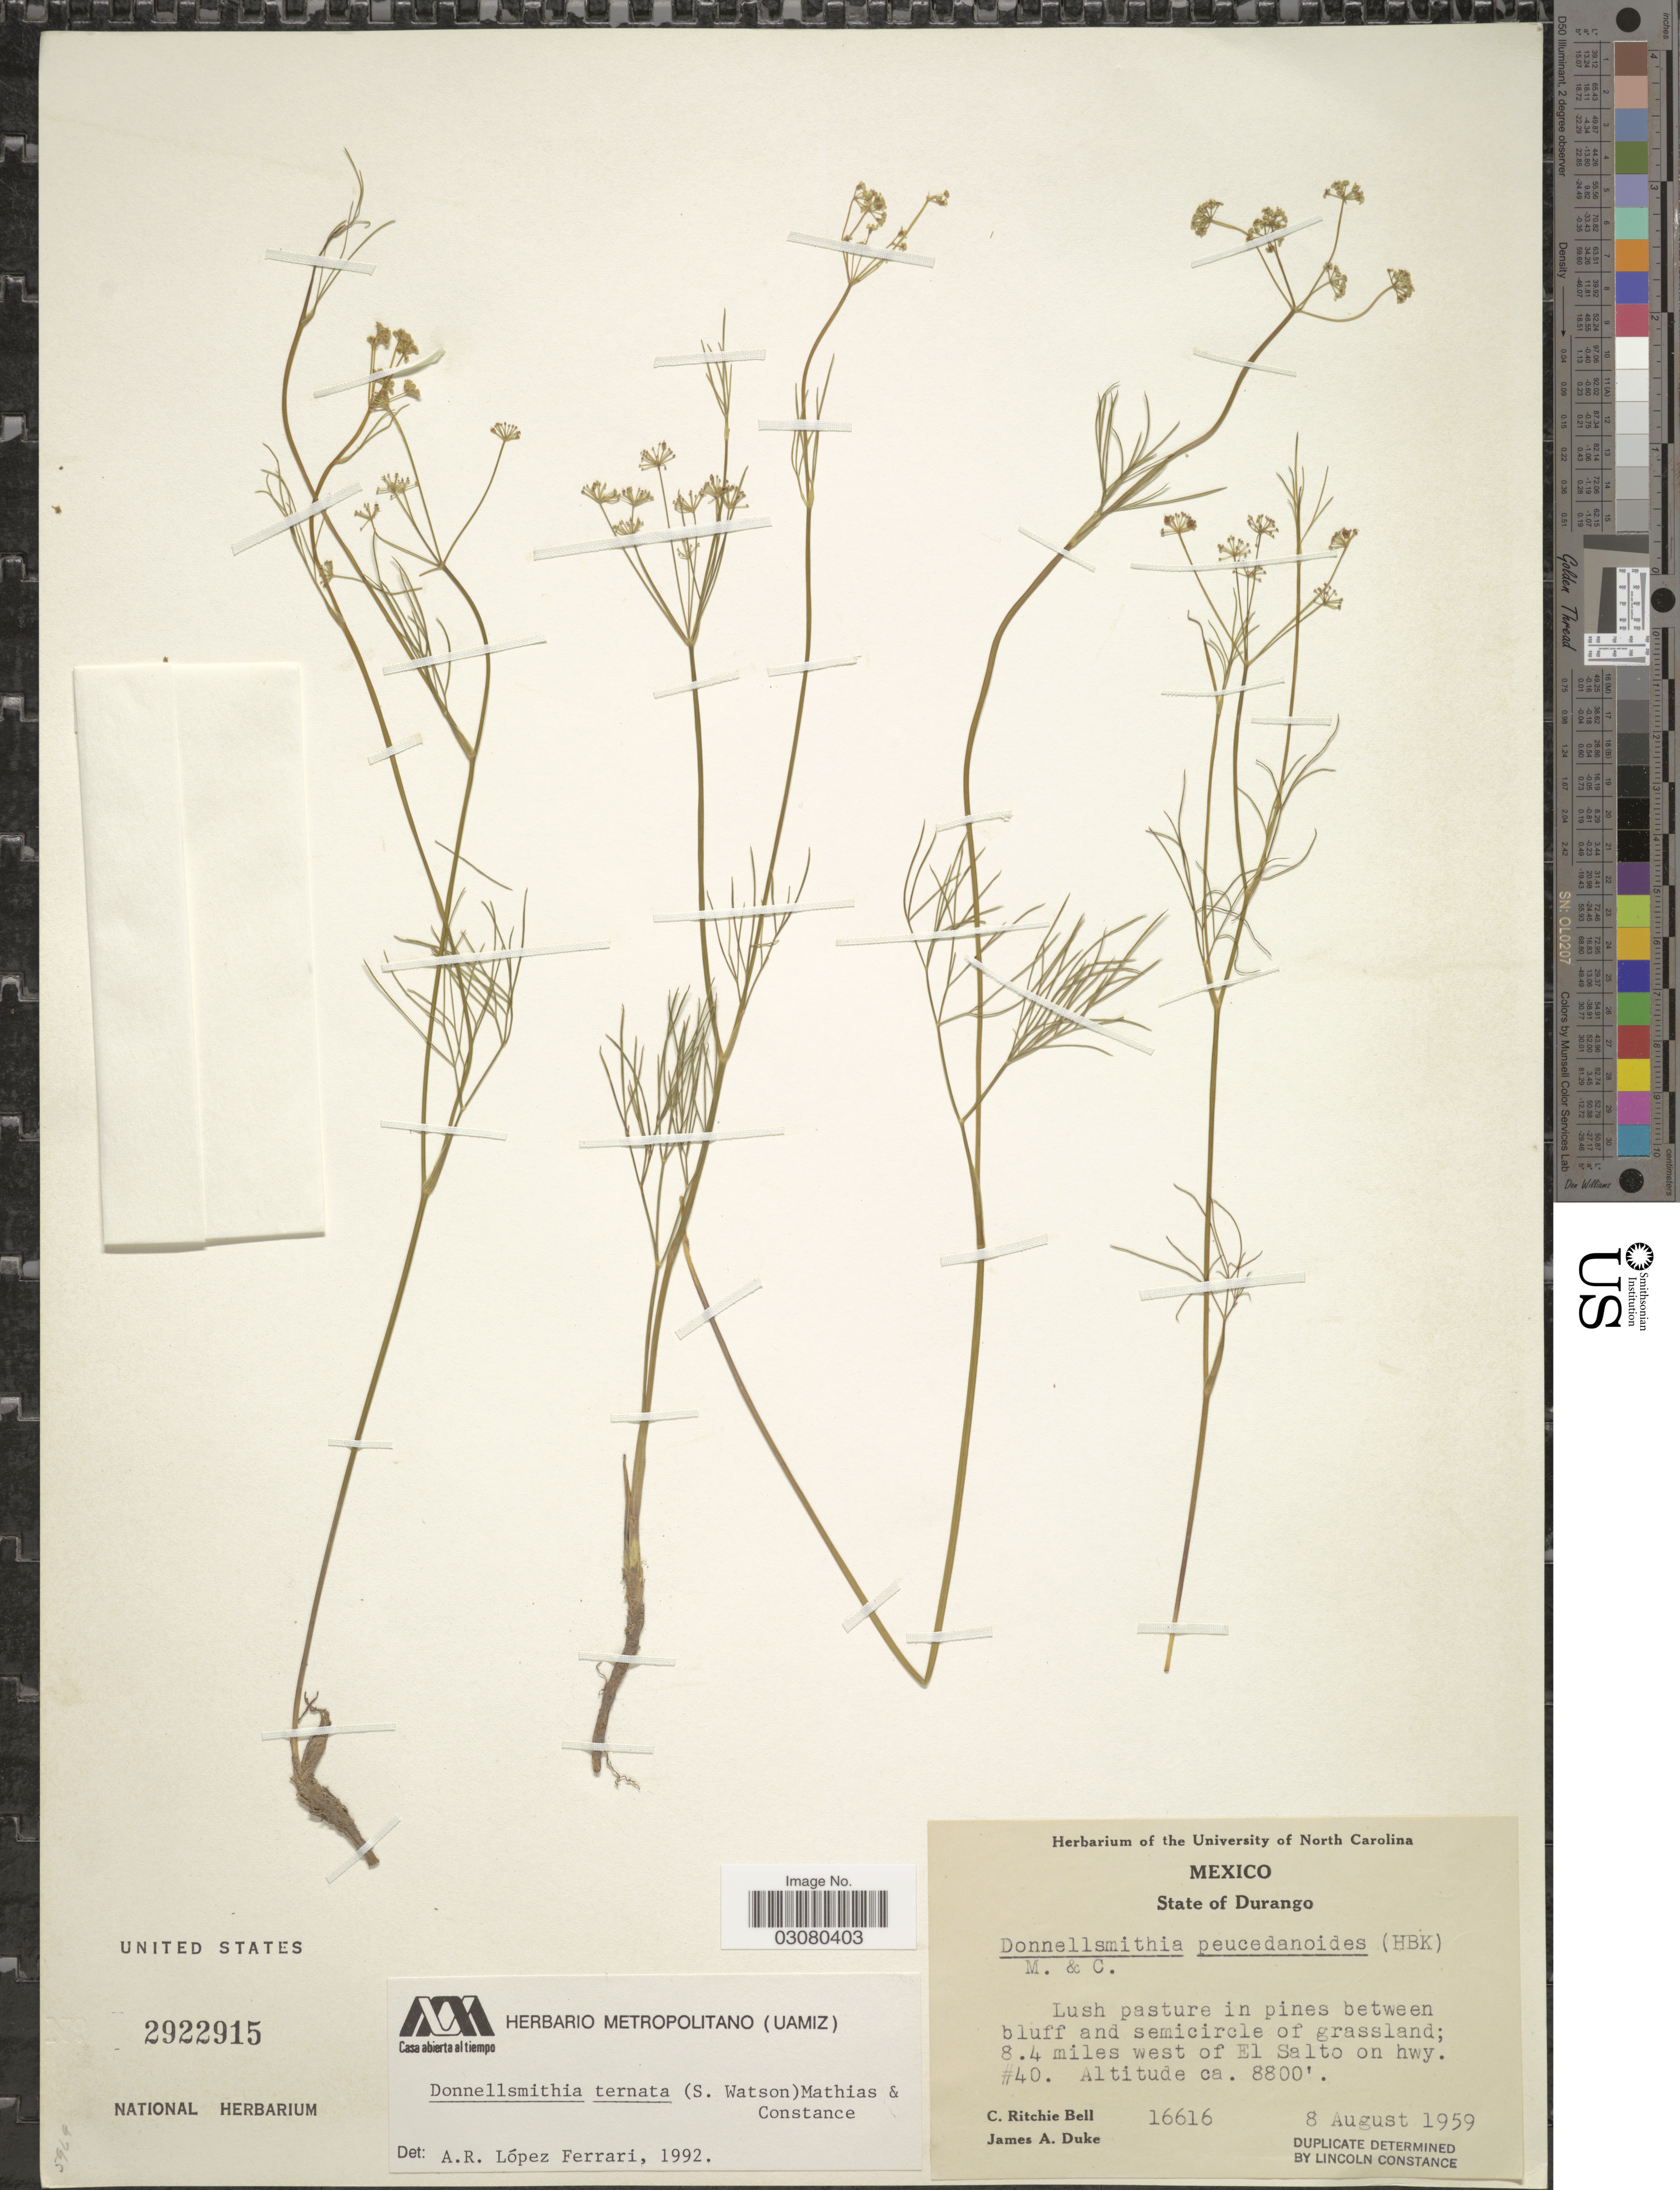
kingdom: Plantae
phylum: Tracheophyta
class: Magnoliopsida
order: Apiales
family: Apiaceae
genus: Donnellsmithia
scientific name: Donnellsmithia ternata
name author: (S. Watson) Mathias & Constance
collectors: C. R. Bell & J. A. Duke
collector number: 16616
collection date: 1959-08-08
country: Mexico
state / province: Durango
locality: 8.4 miles west of El Salto on hwy. #40.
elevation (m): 2682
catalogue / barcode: US 2922915